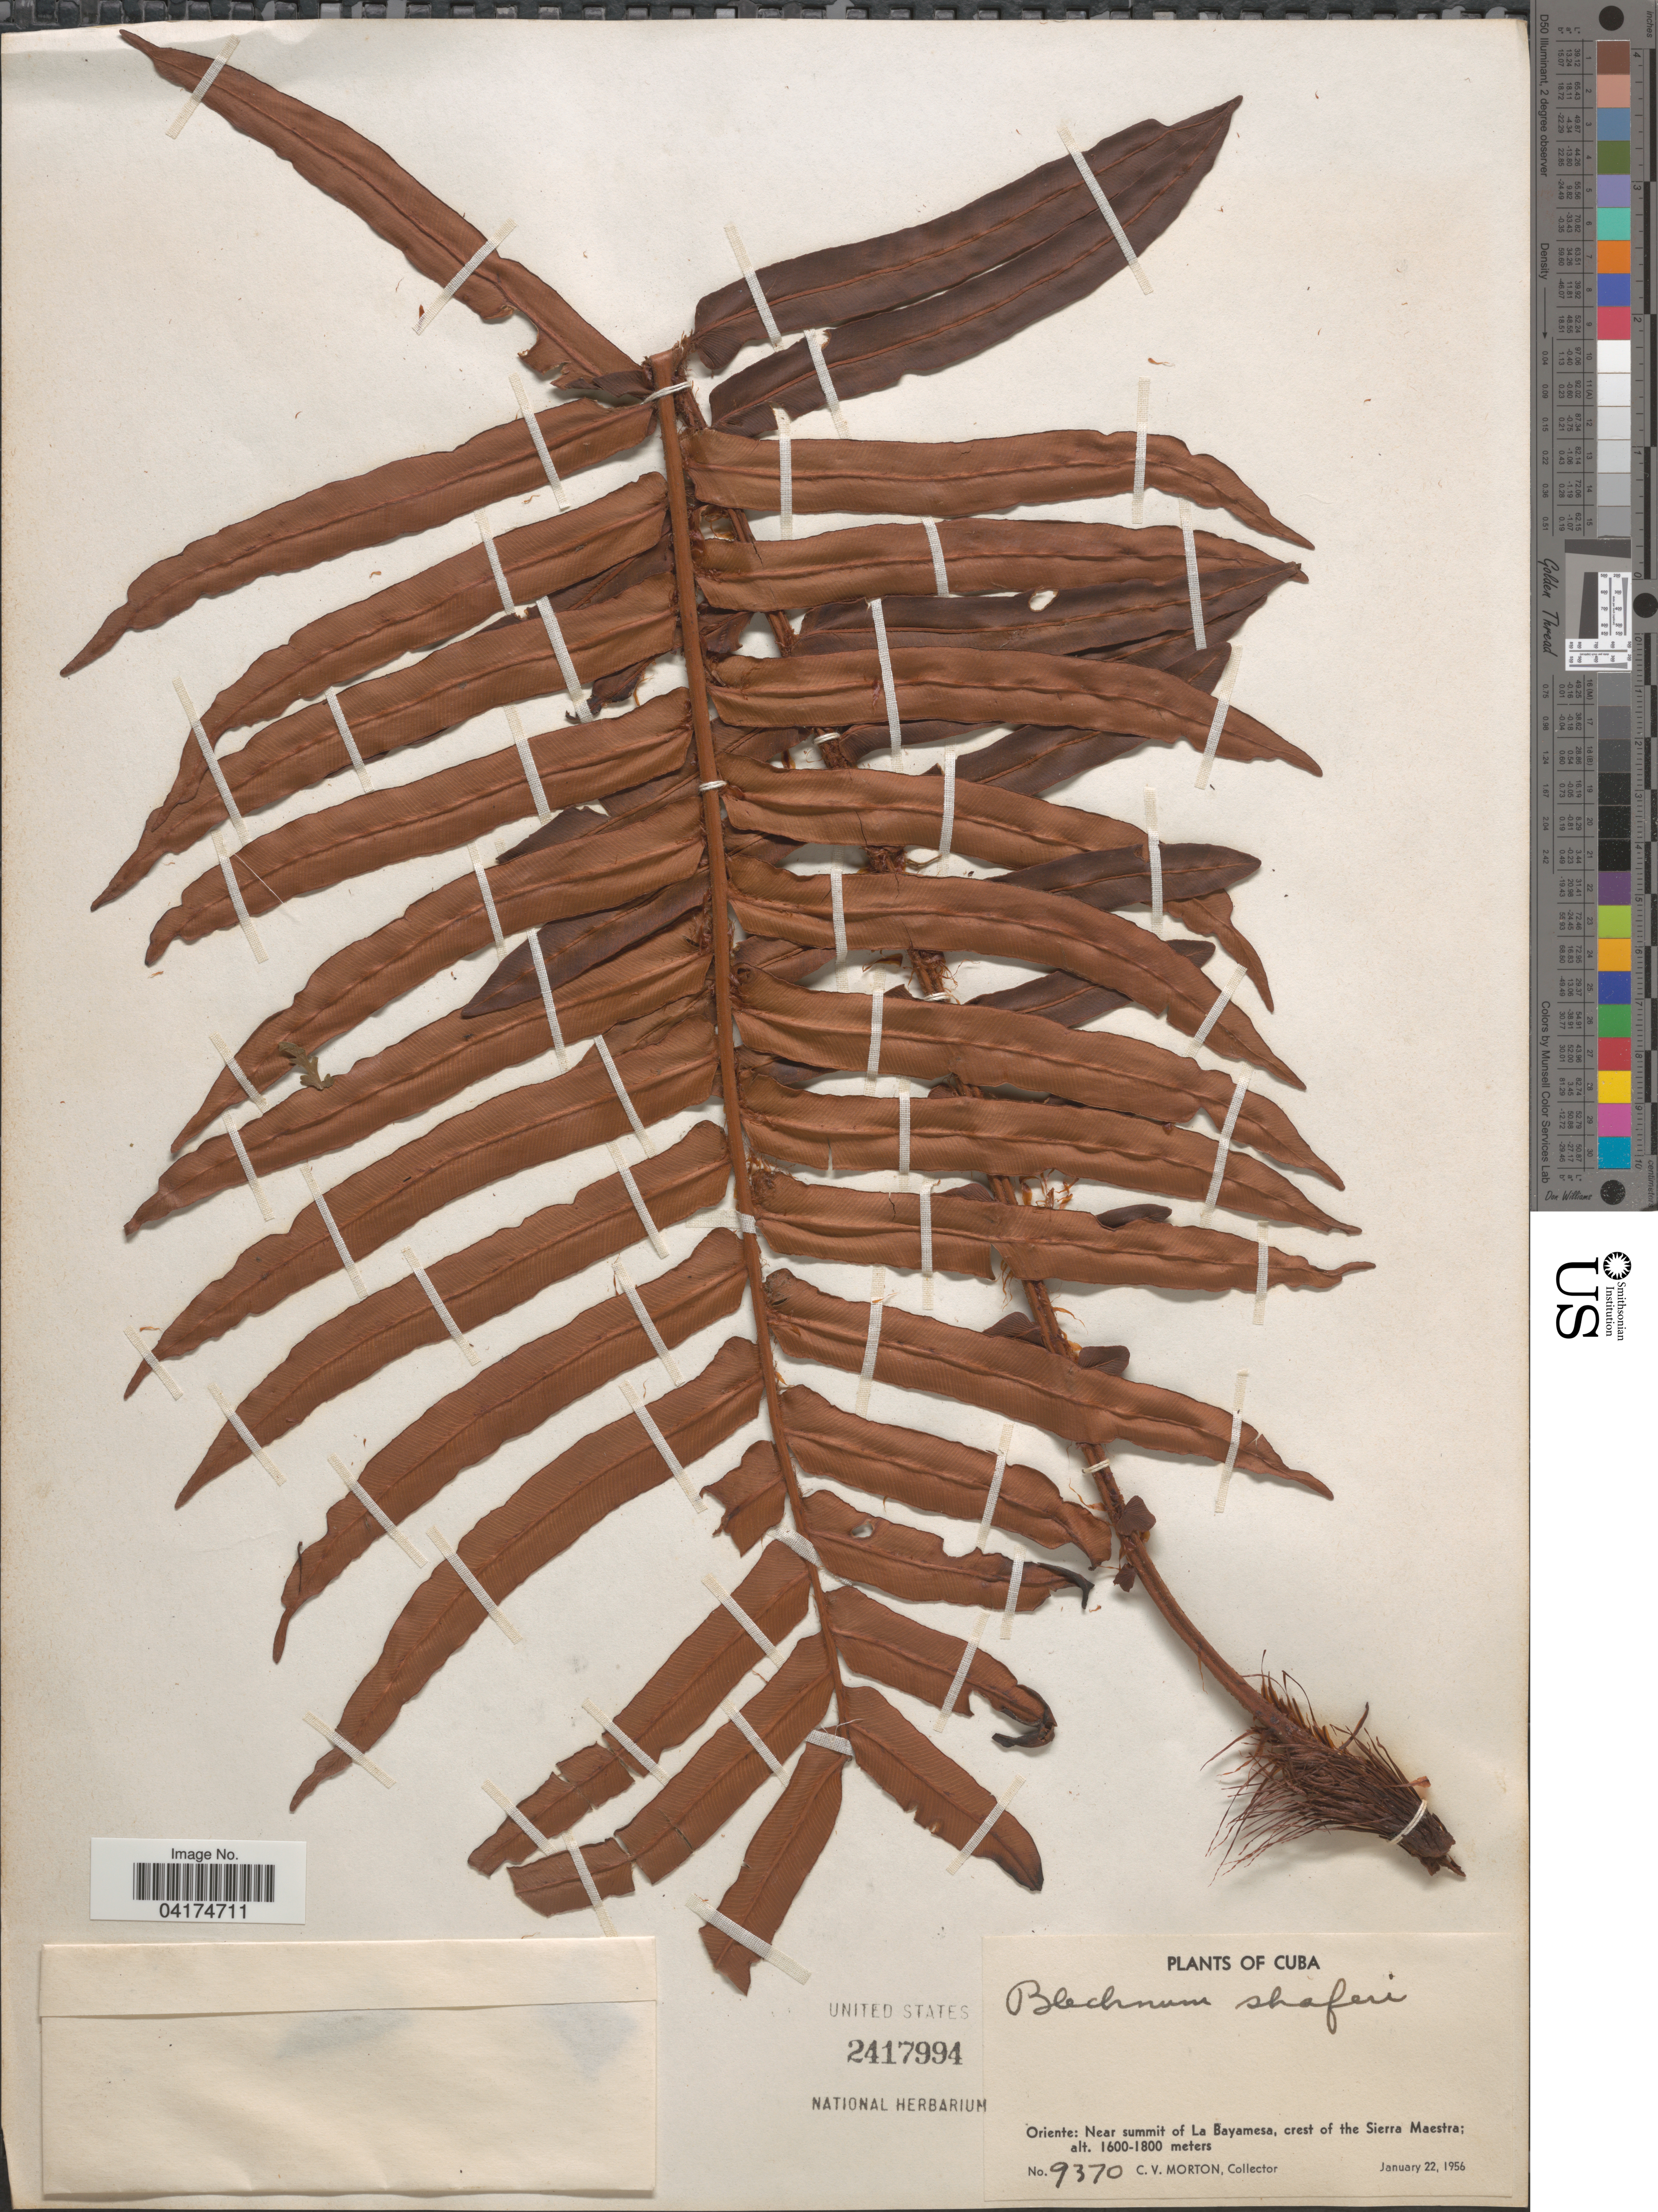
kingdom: Plantae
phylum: Tracheophyta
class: Polypodiopsida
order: Polypodiales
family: Blechnaceae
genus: Blechnum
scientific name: Blechnum shaferi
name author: (Broadh.) C. Chr.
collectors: C. V. Morton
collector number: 9370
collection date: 1956-01-22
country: Cuba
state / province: Oriente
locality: Near summit of La Bayamesa, crest of the Sierra Maestra.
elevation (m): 1600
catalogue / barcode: US 2417994